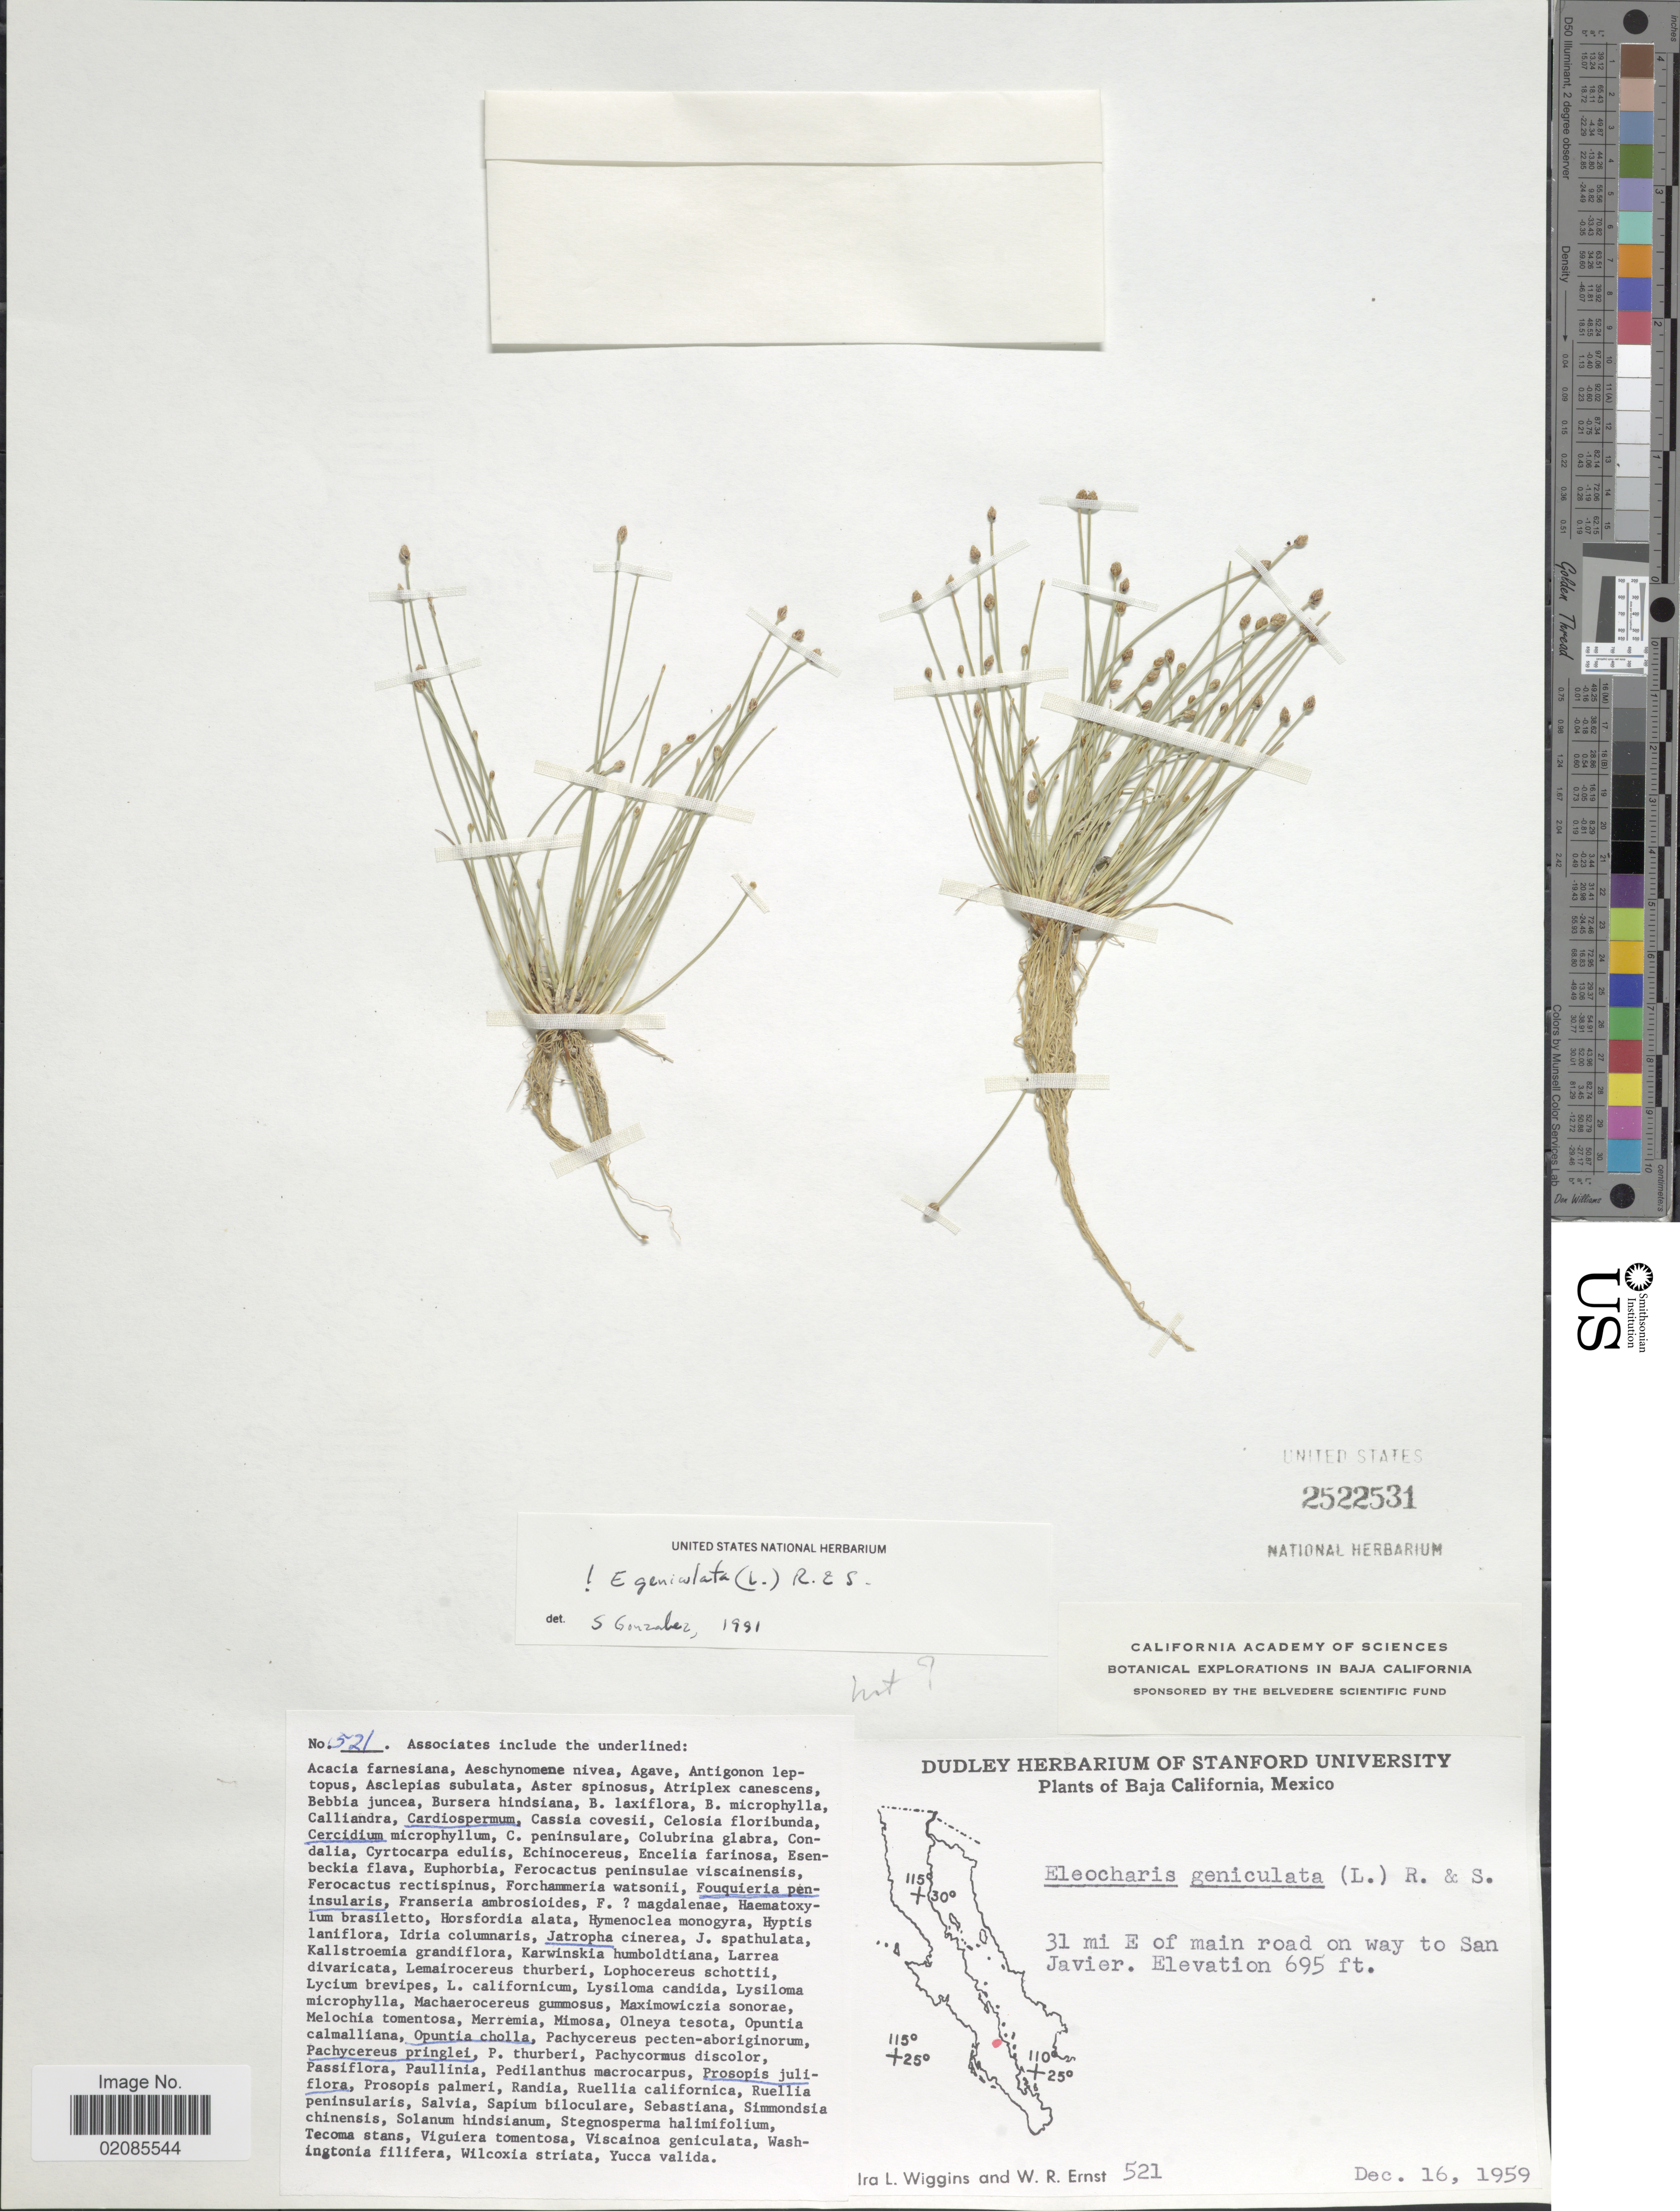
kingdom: Plantae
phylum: Tracheophyta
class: Liliopsida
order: Poales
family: Cyperaceae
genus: Eleocharis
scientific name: Eleocharis geniculata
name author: (L.) Roem. & Schult.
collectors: I. L. Wiggins & W. R. Ernst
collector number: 521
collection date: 1959-12-16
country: Mexico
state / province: Baja California Sur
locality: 31 mi E of main road on way to San Javier.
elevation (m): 212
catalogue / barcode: US 2522531